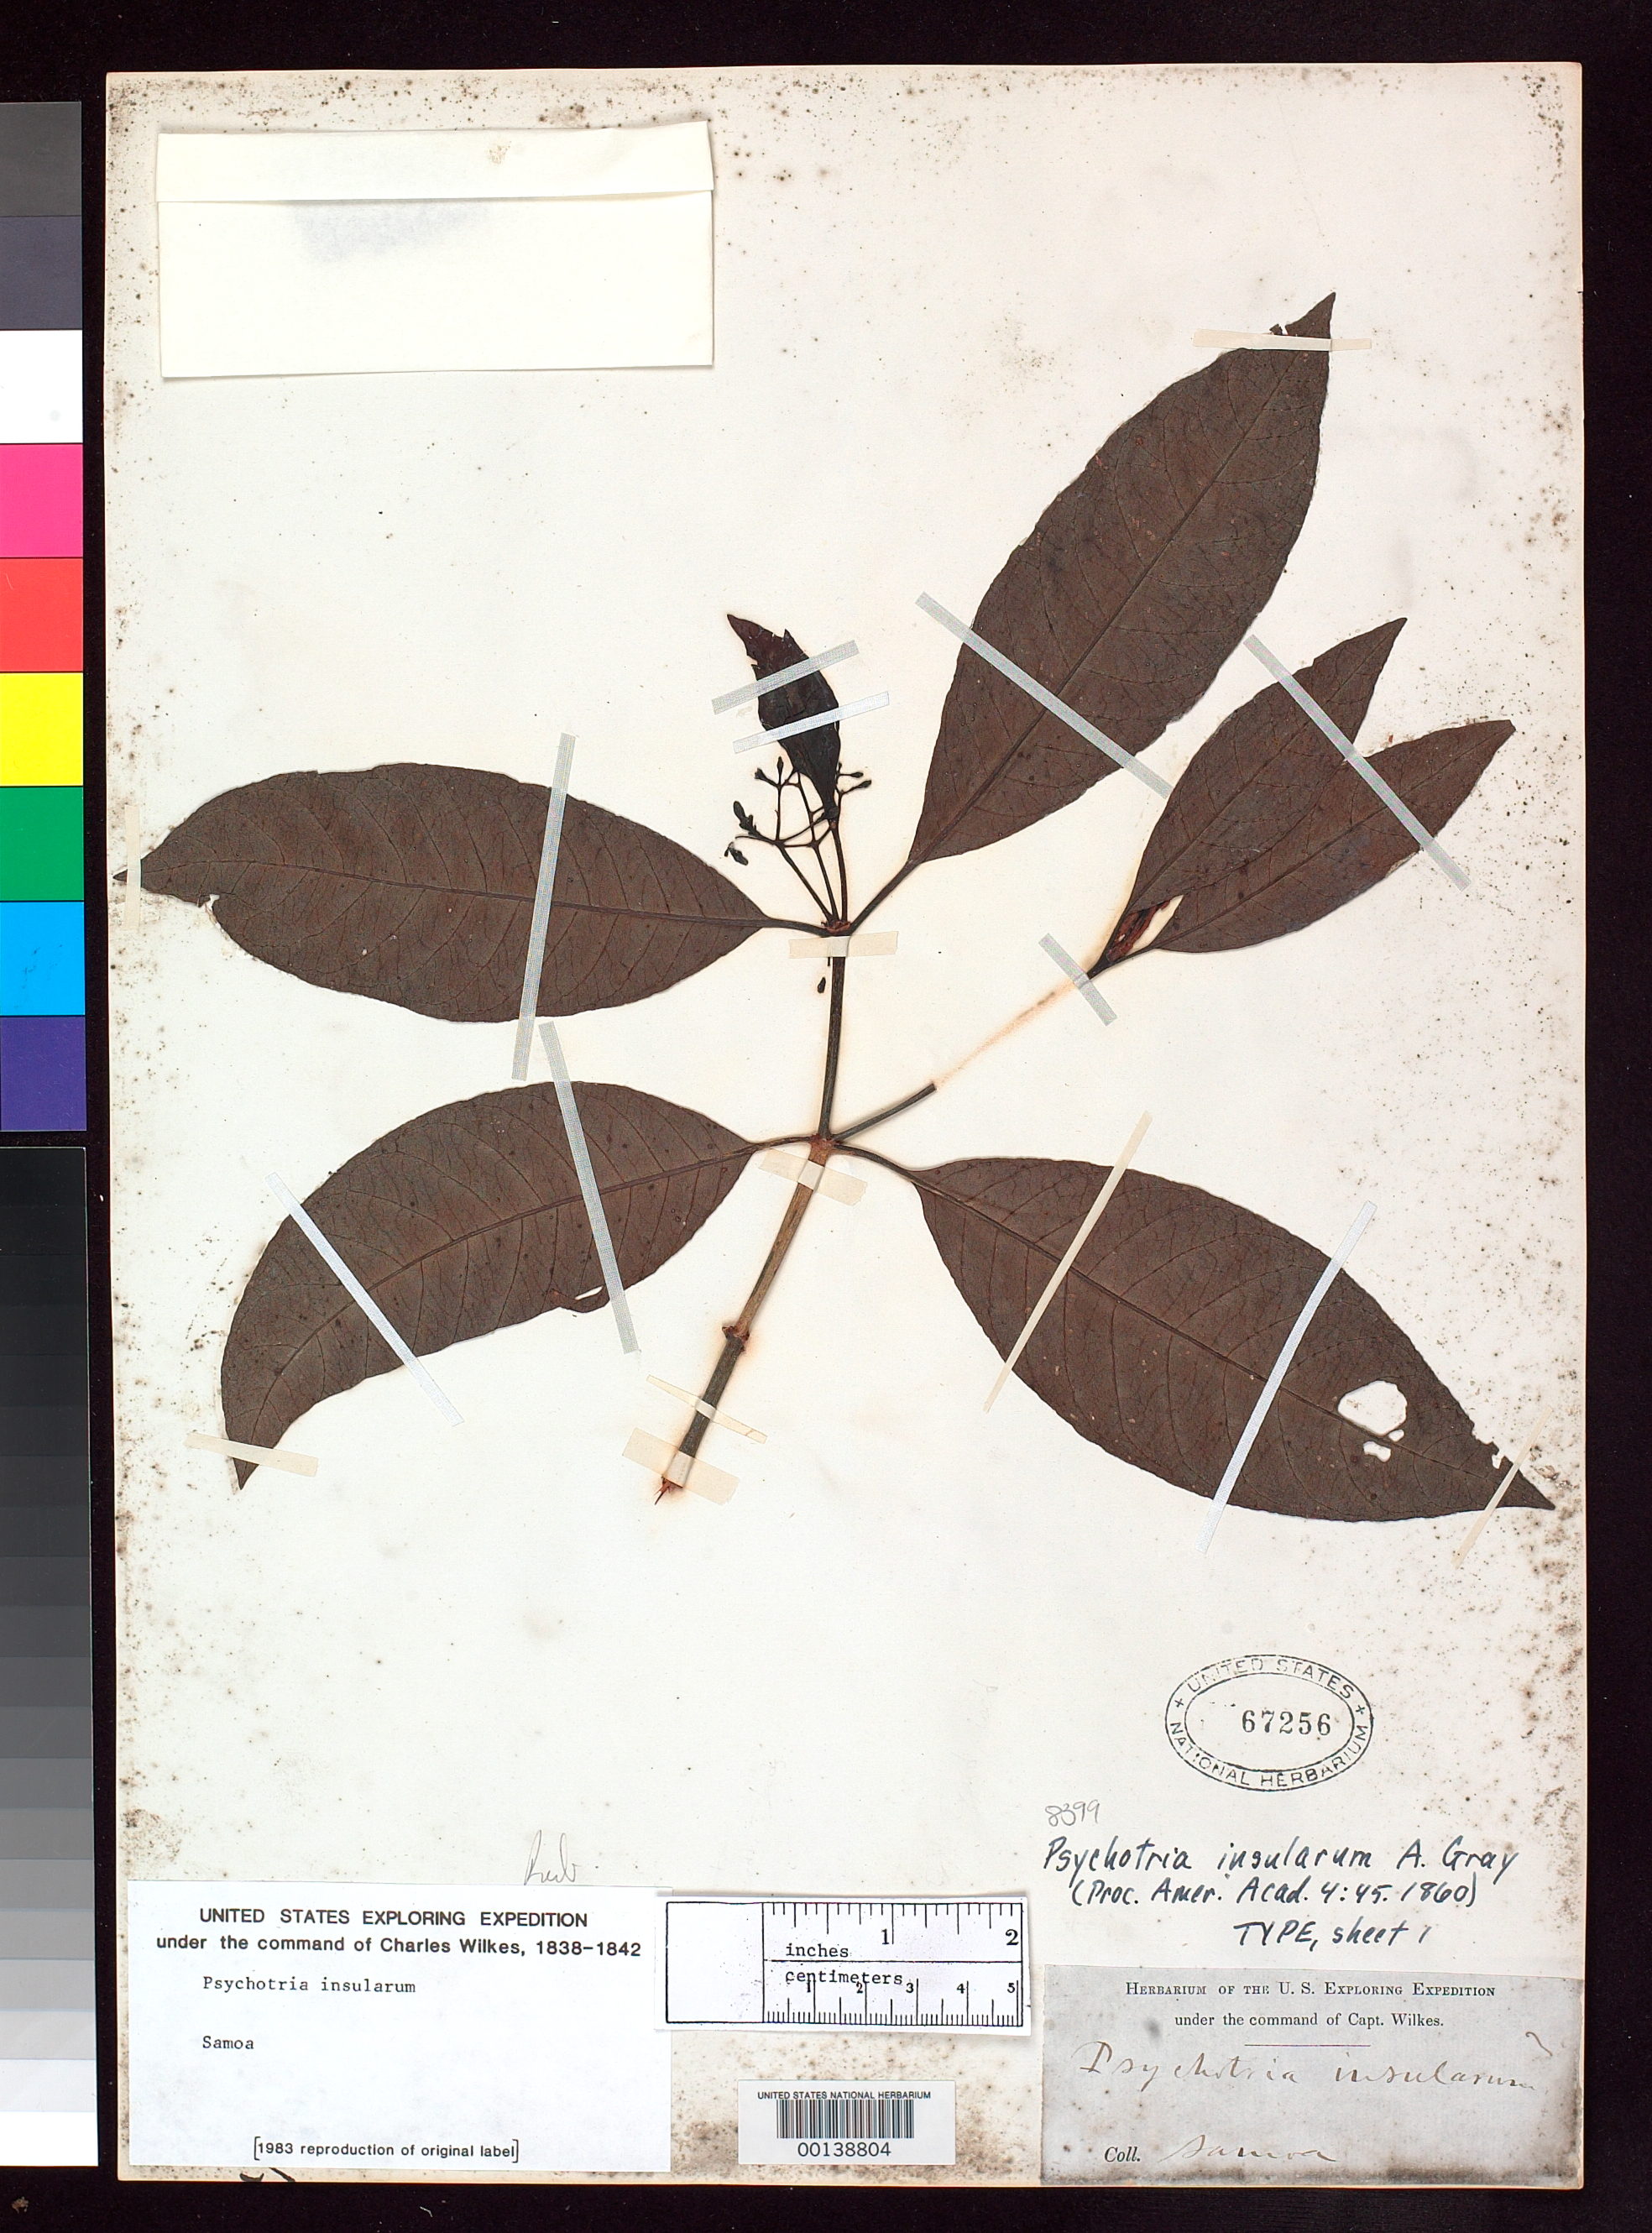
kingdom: Plantae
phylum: Tracheophyta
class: Magnoliopsida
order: Gentianales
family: Rubiaceae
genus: Psychotria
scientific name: Psychotria insularum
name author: A. Gray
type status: Holotype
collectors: Wilkes Explor. Exped.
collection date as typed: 1839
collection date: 1839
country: American Samoa / Samoa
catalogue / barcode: US 67256